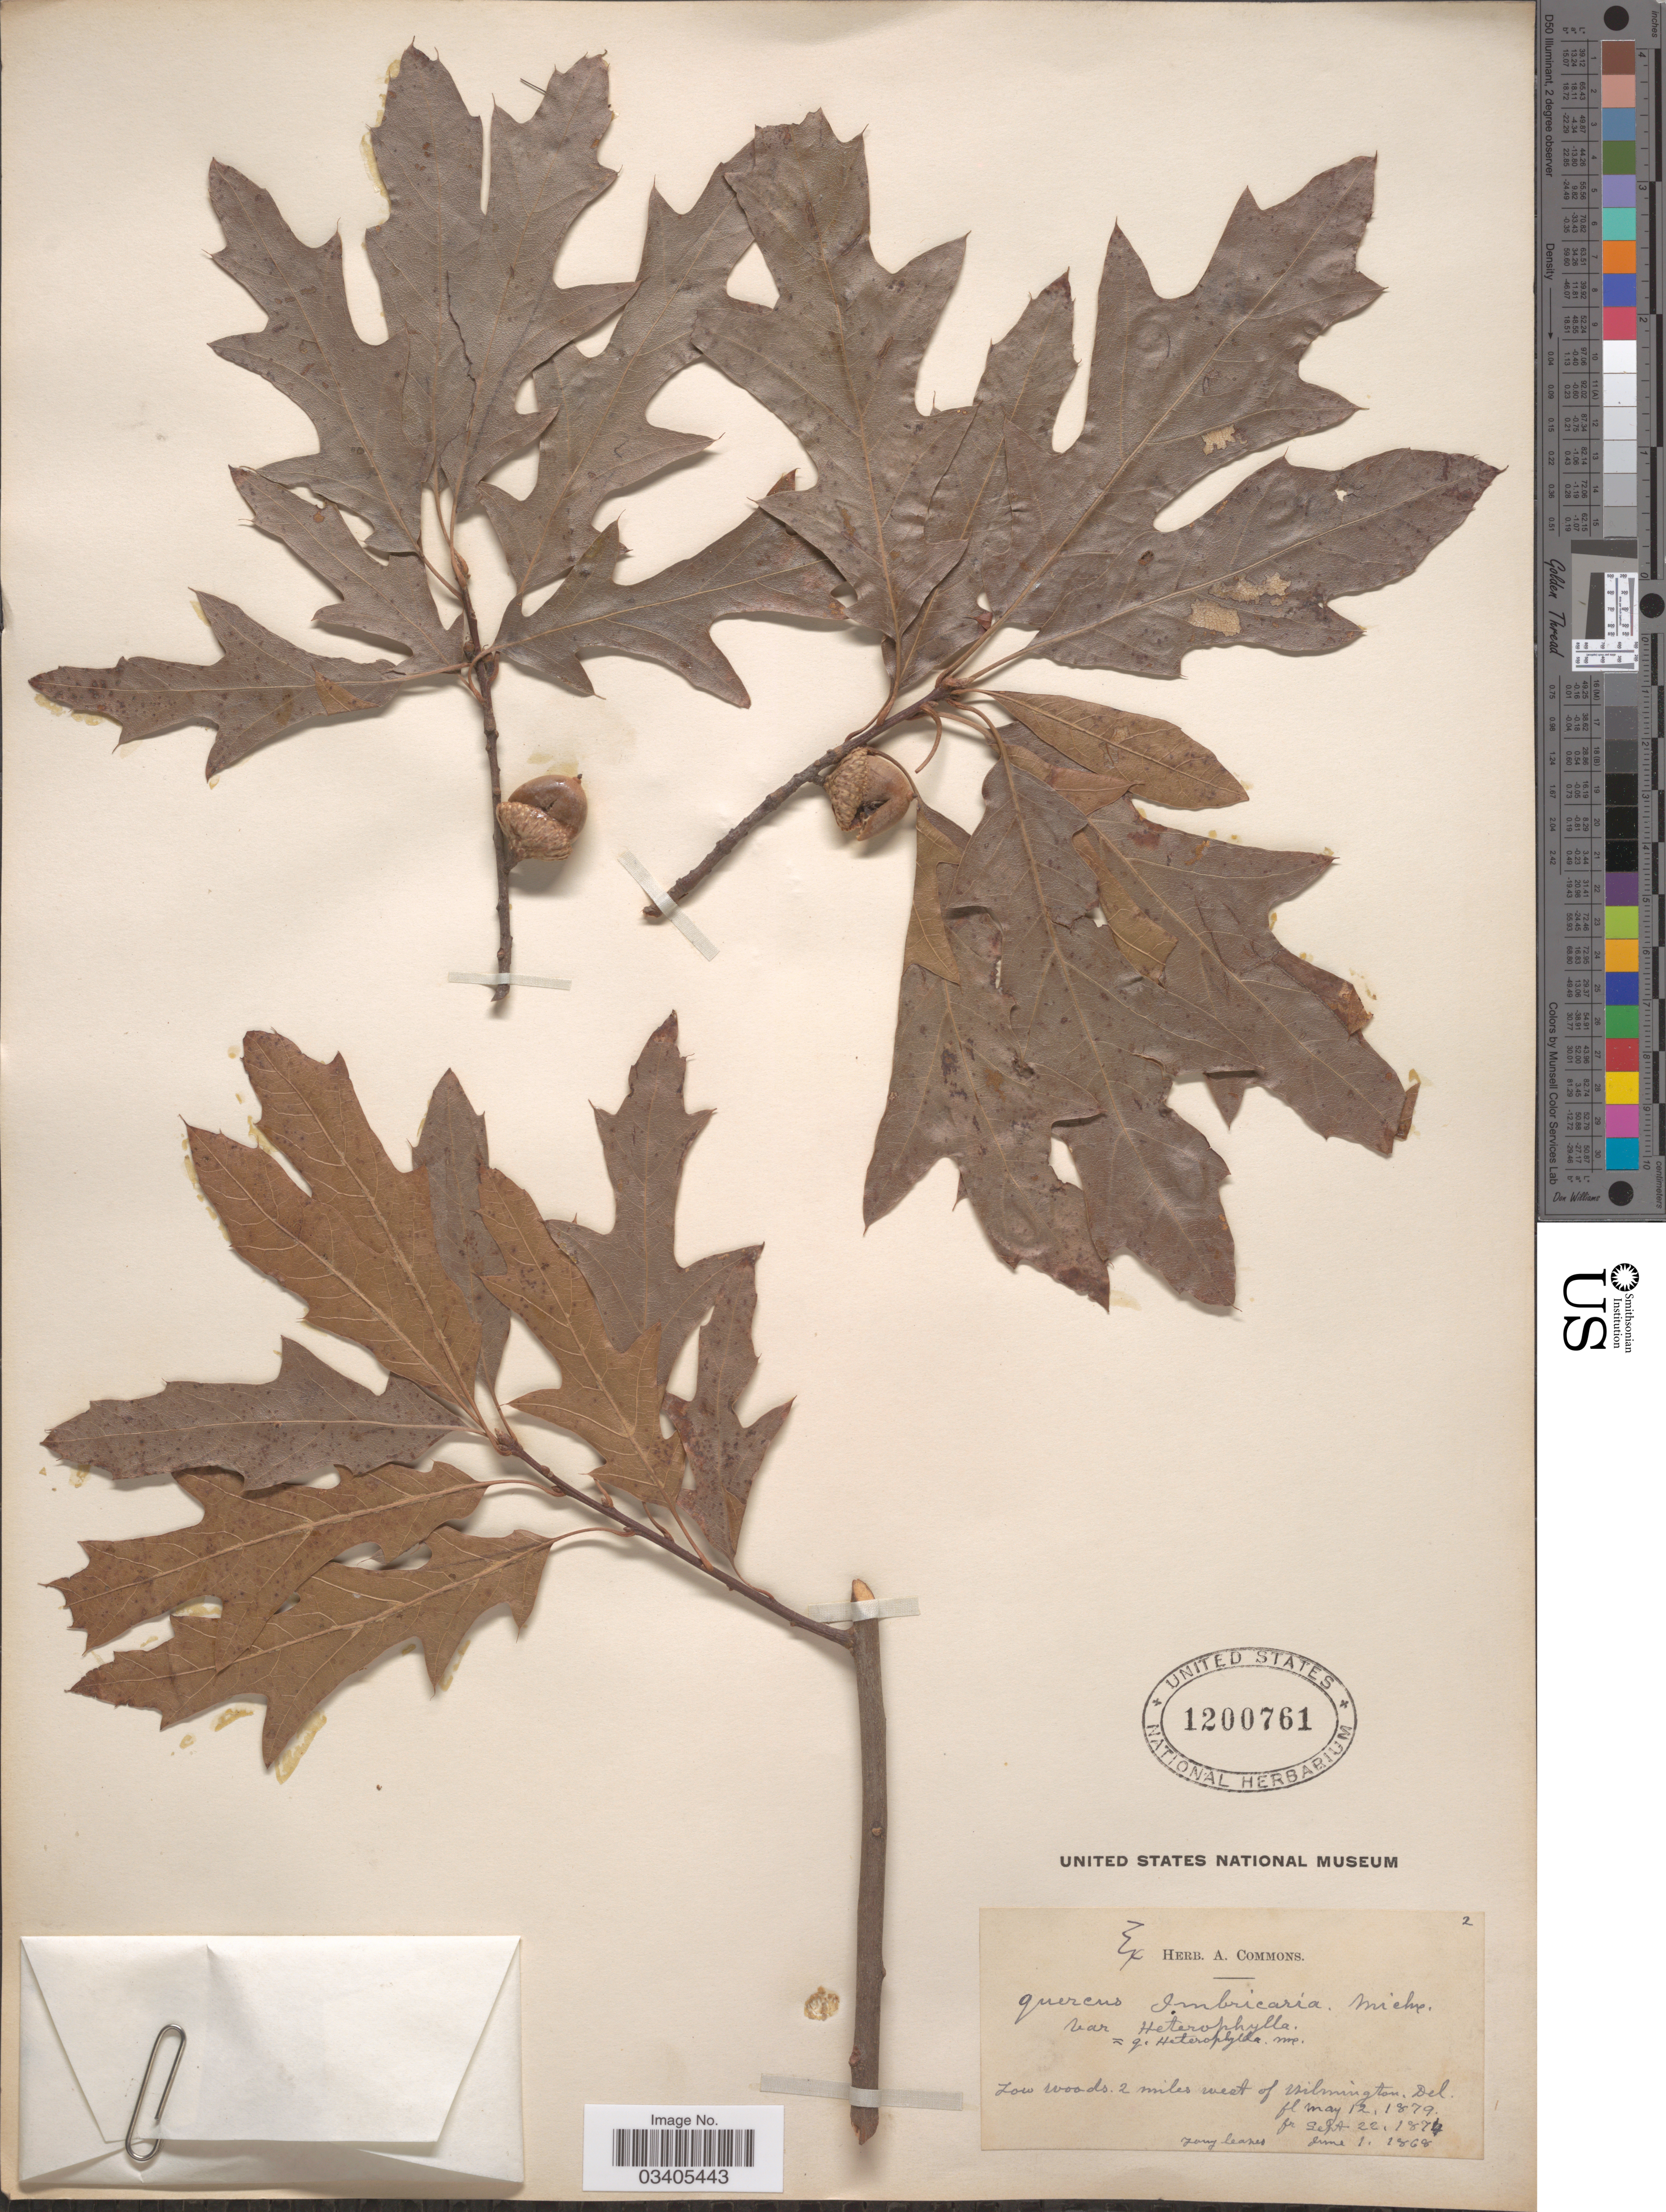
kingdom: Plantae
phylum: Tracheophyta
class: Magnoliopsida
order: Fagales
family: Fagaceae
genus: Quercus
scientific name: Quercus x heterophylla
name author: Michx.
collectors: ex herb. A. Commons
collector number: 2?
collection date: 1868-06-01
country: United States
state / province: Delaware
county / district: New Castle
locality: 2 miles west of Wilmington.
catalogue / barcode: US 1200761